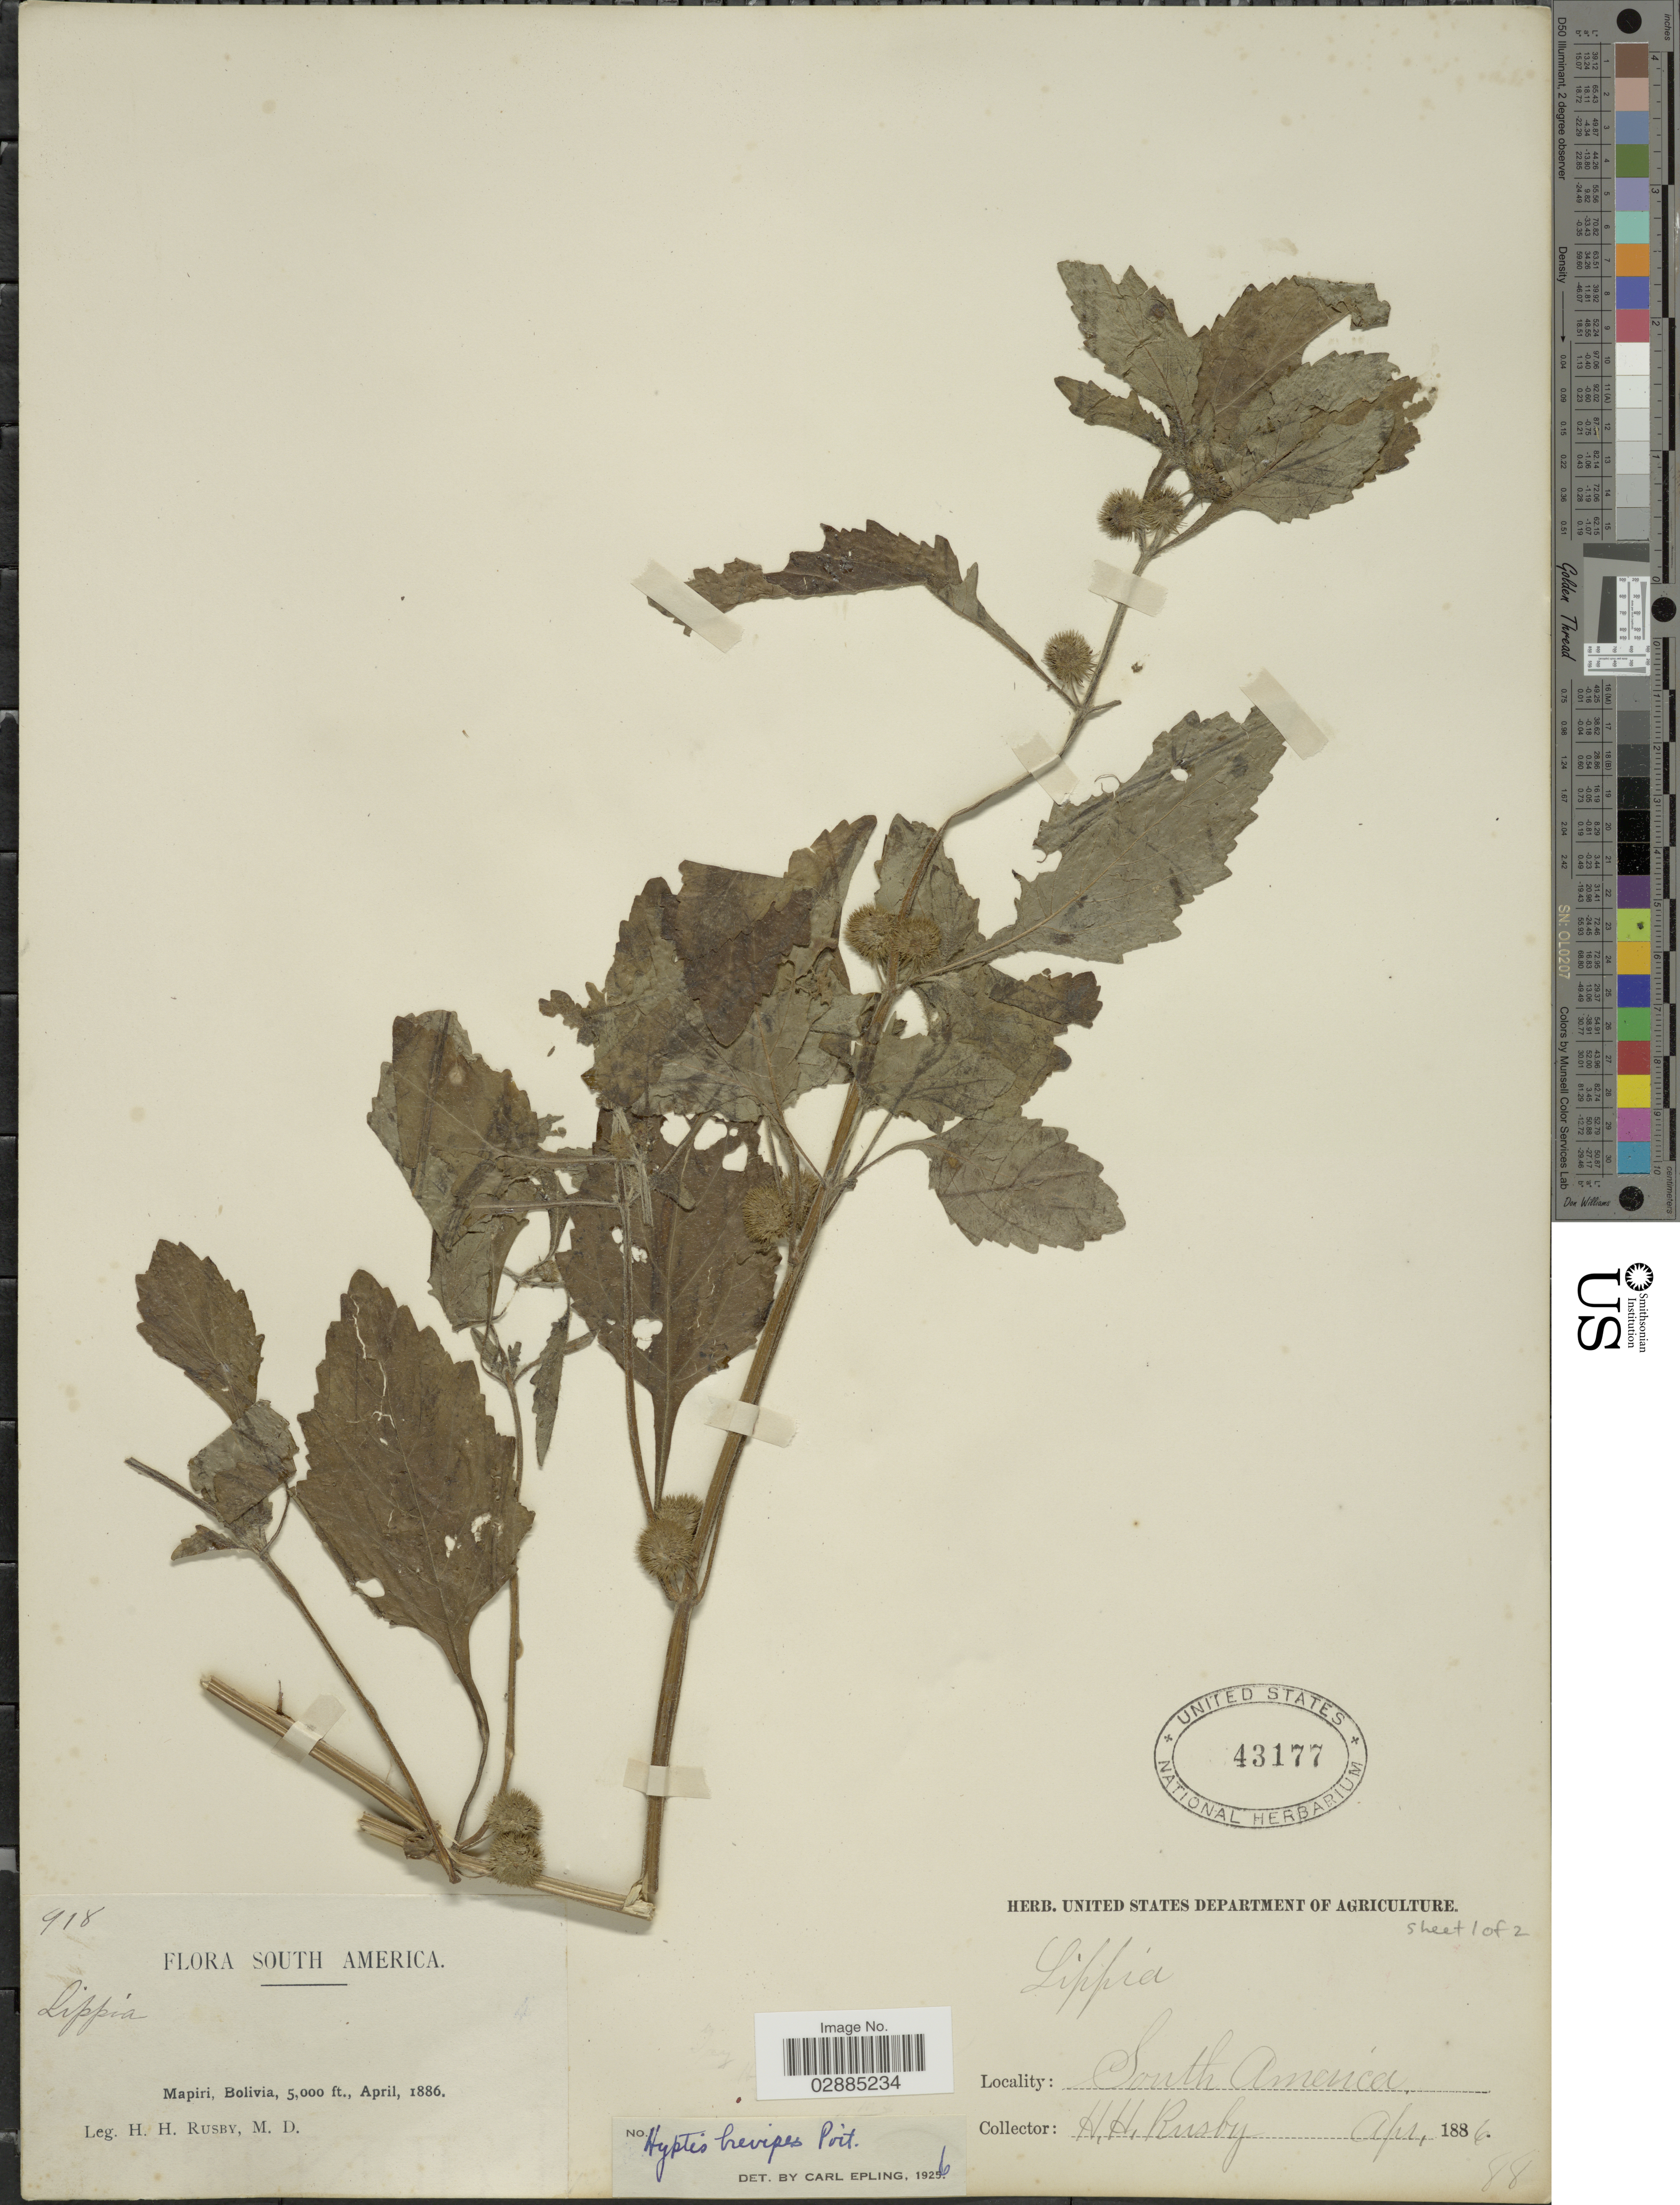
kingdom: Plantae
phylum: Tracheophyta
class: Magnoliopsida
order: Lamiales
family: Lamiaceae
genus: Hyptis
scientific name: Hyptis brevipes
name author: Poit.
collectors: H. H. Rusby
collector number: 918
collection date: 1886-04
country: Bolivia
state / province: La Páz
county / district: Larecaja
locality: Mapiri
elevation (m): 1524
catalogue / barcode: US 43177